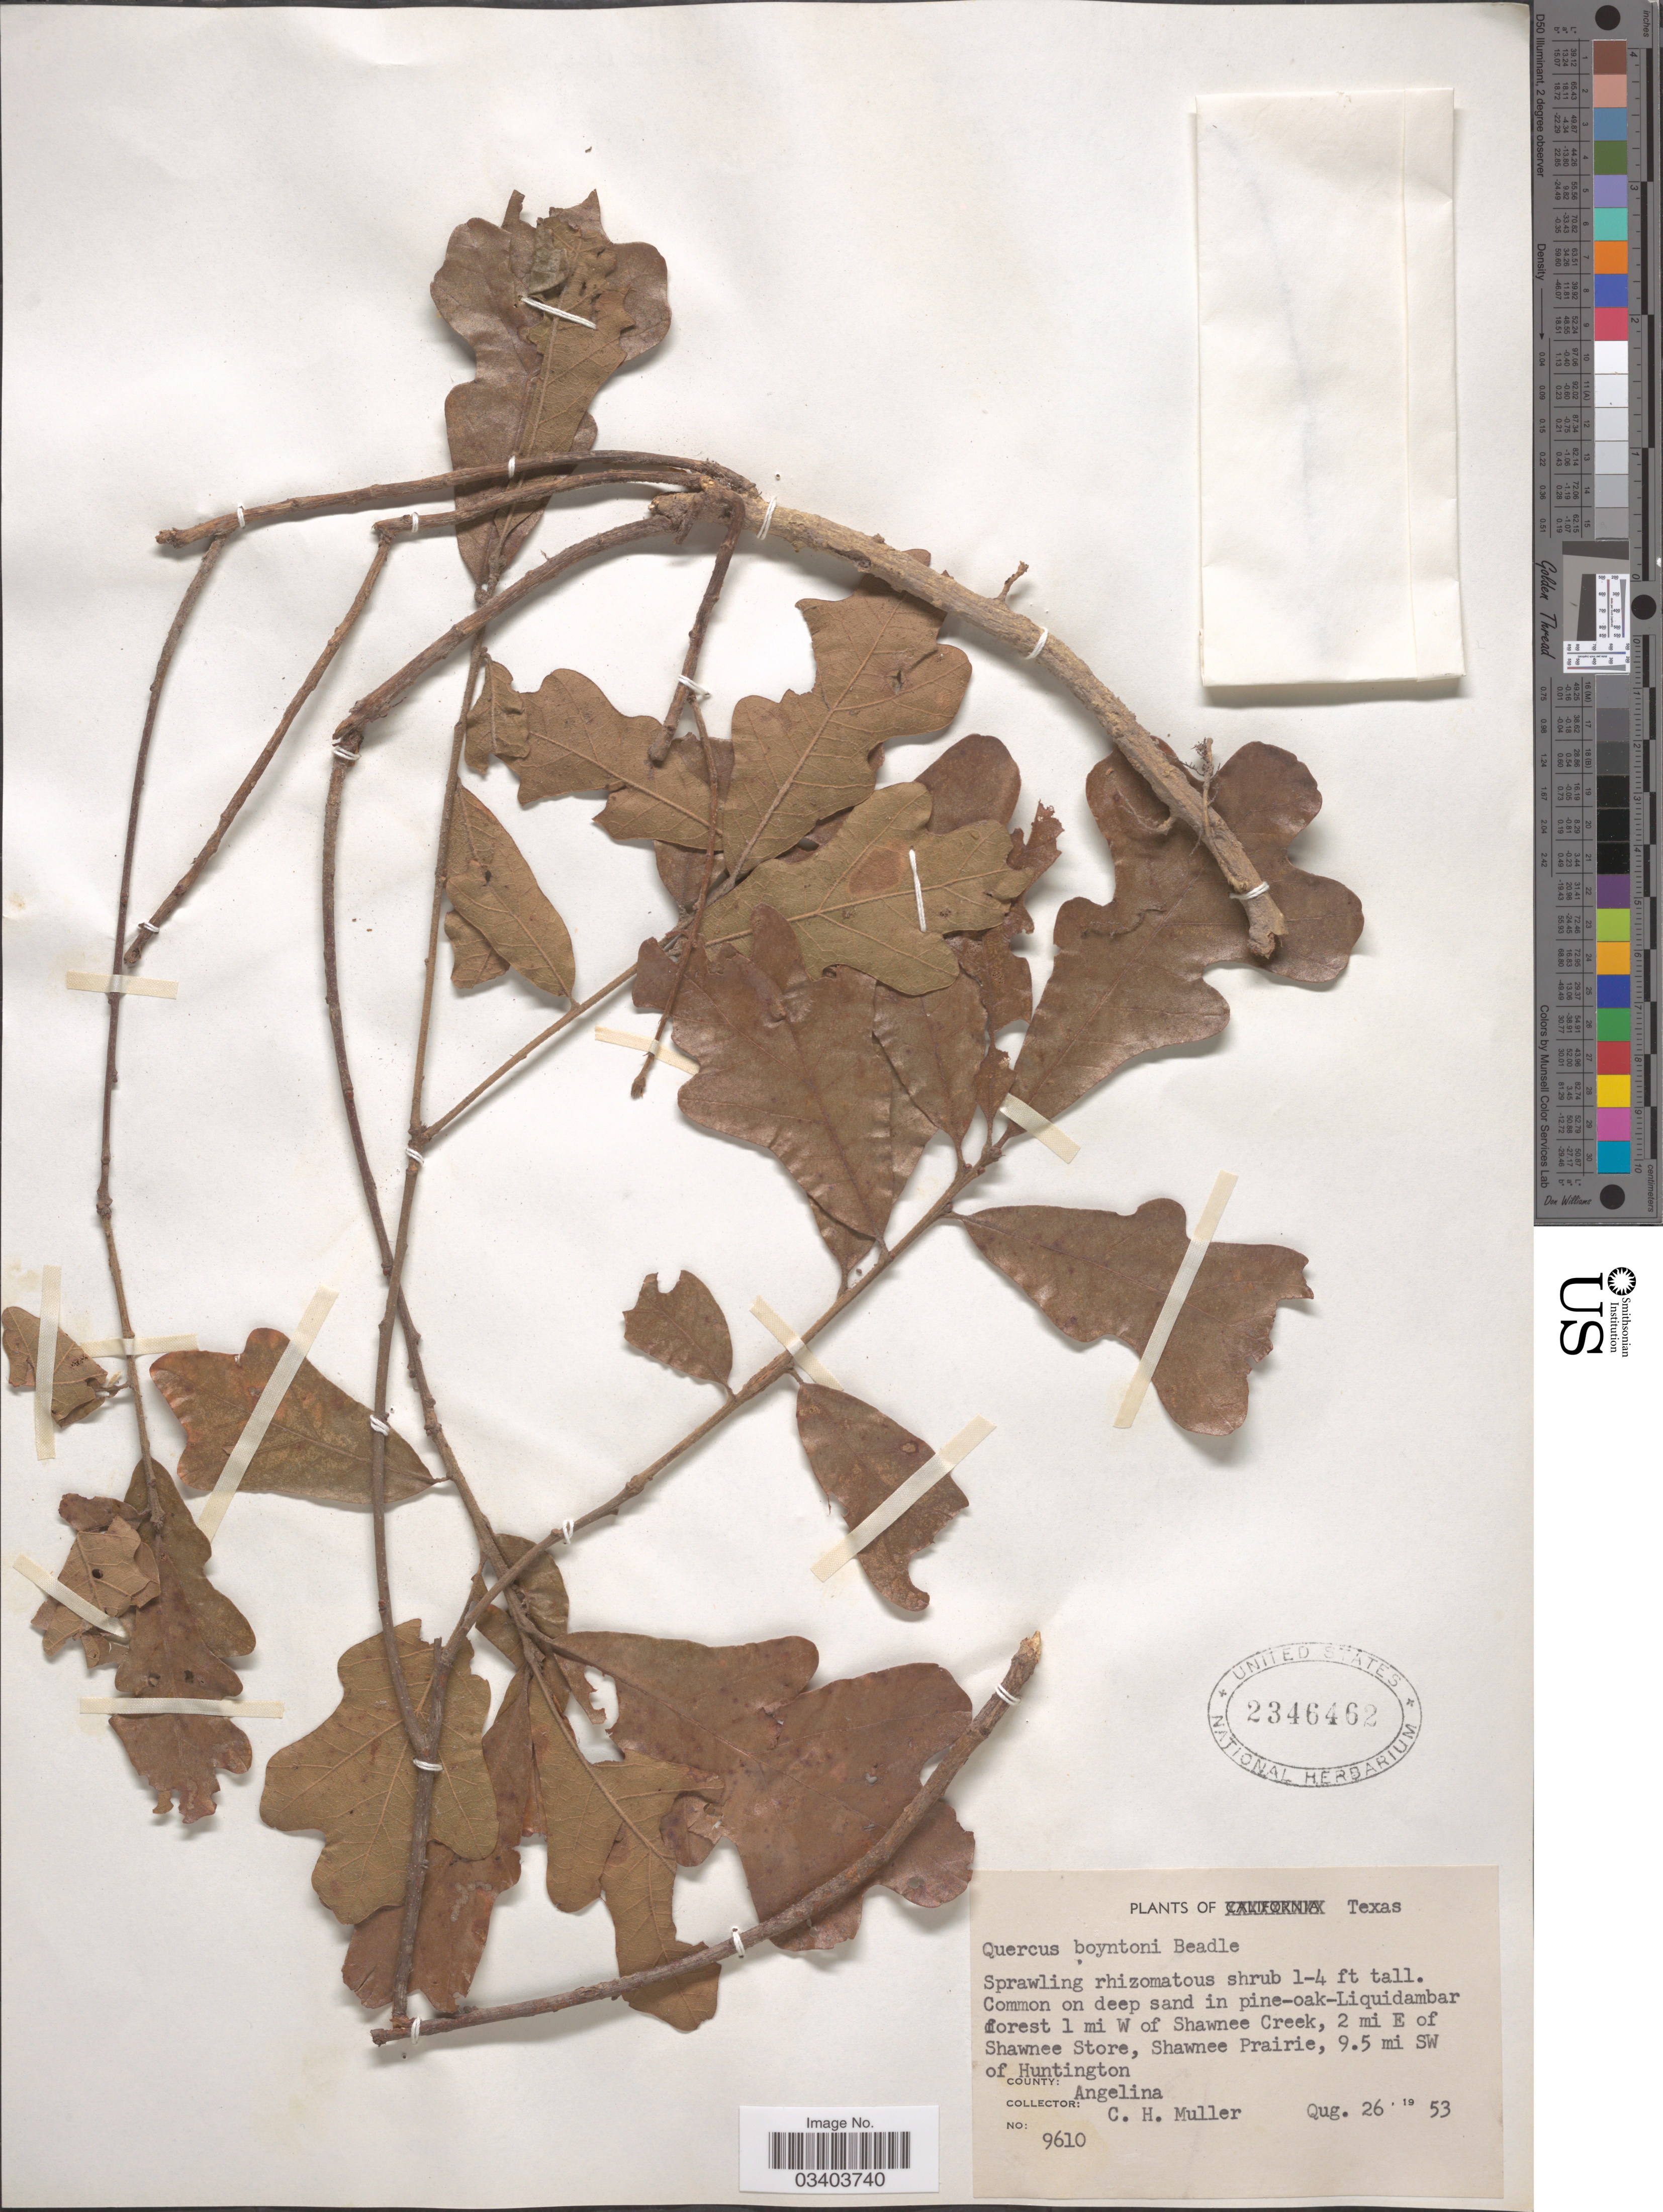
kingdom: Plantae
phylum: Tracheophyta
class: Magnoliopsida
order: Fagales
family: Fagaceae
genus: Quercus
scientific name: Quercus boyntoni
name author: Beadle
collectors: C. H. Mueller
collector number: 9610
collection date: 1953-08-26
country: United States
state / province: Texas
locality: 1 mi W of Shawnee Creek, 2 mi E of Shawnee Store, Shawnee Prairie, 9.5 mi SW of Huntington. County: Angelina.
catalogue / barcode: US 2346462